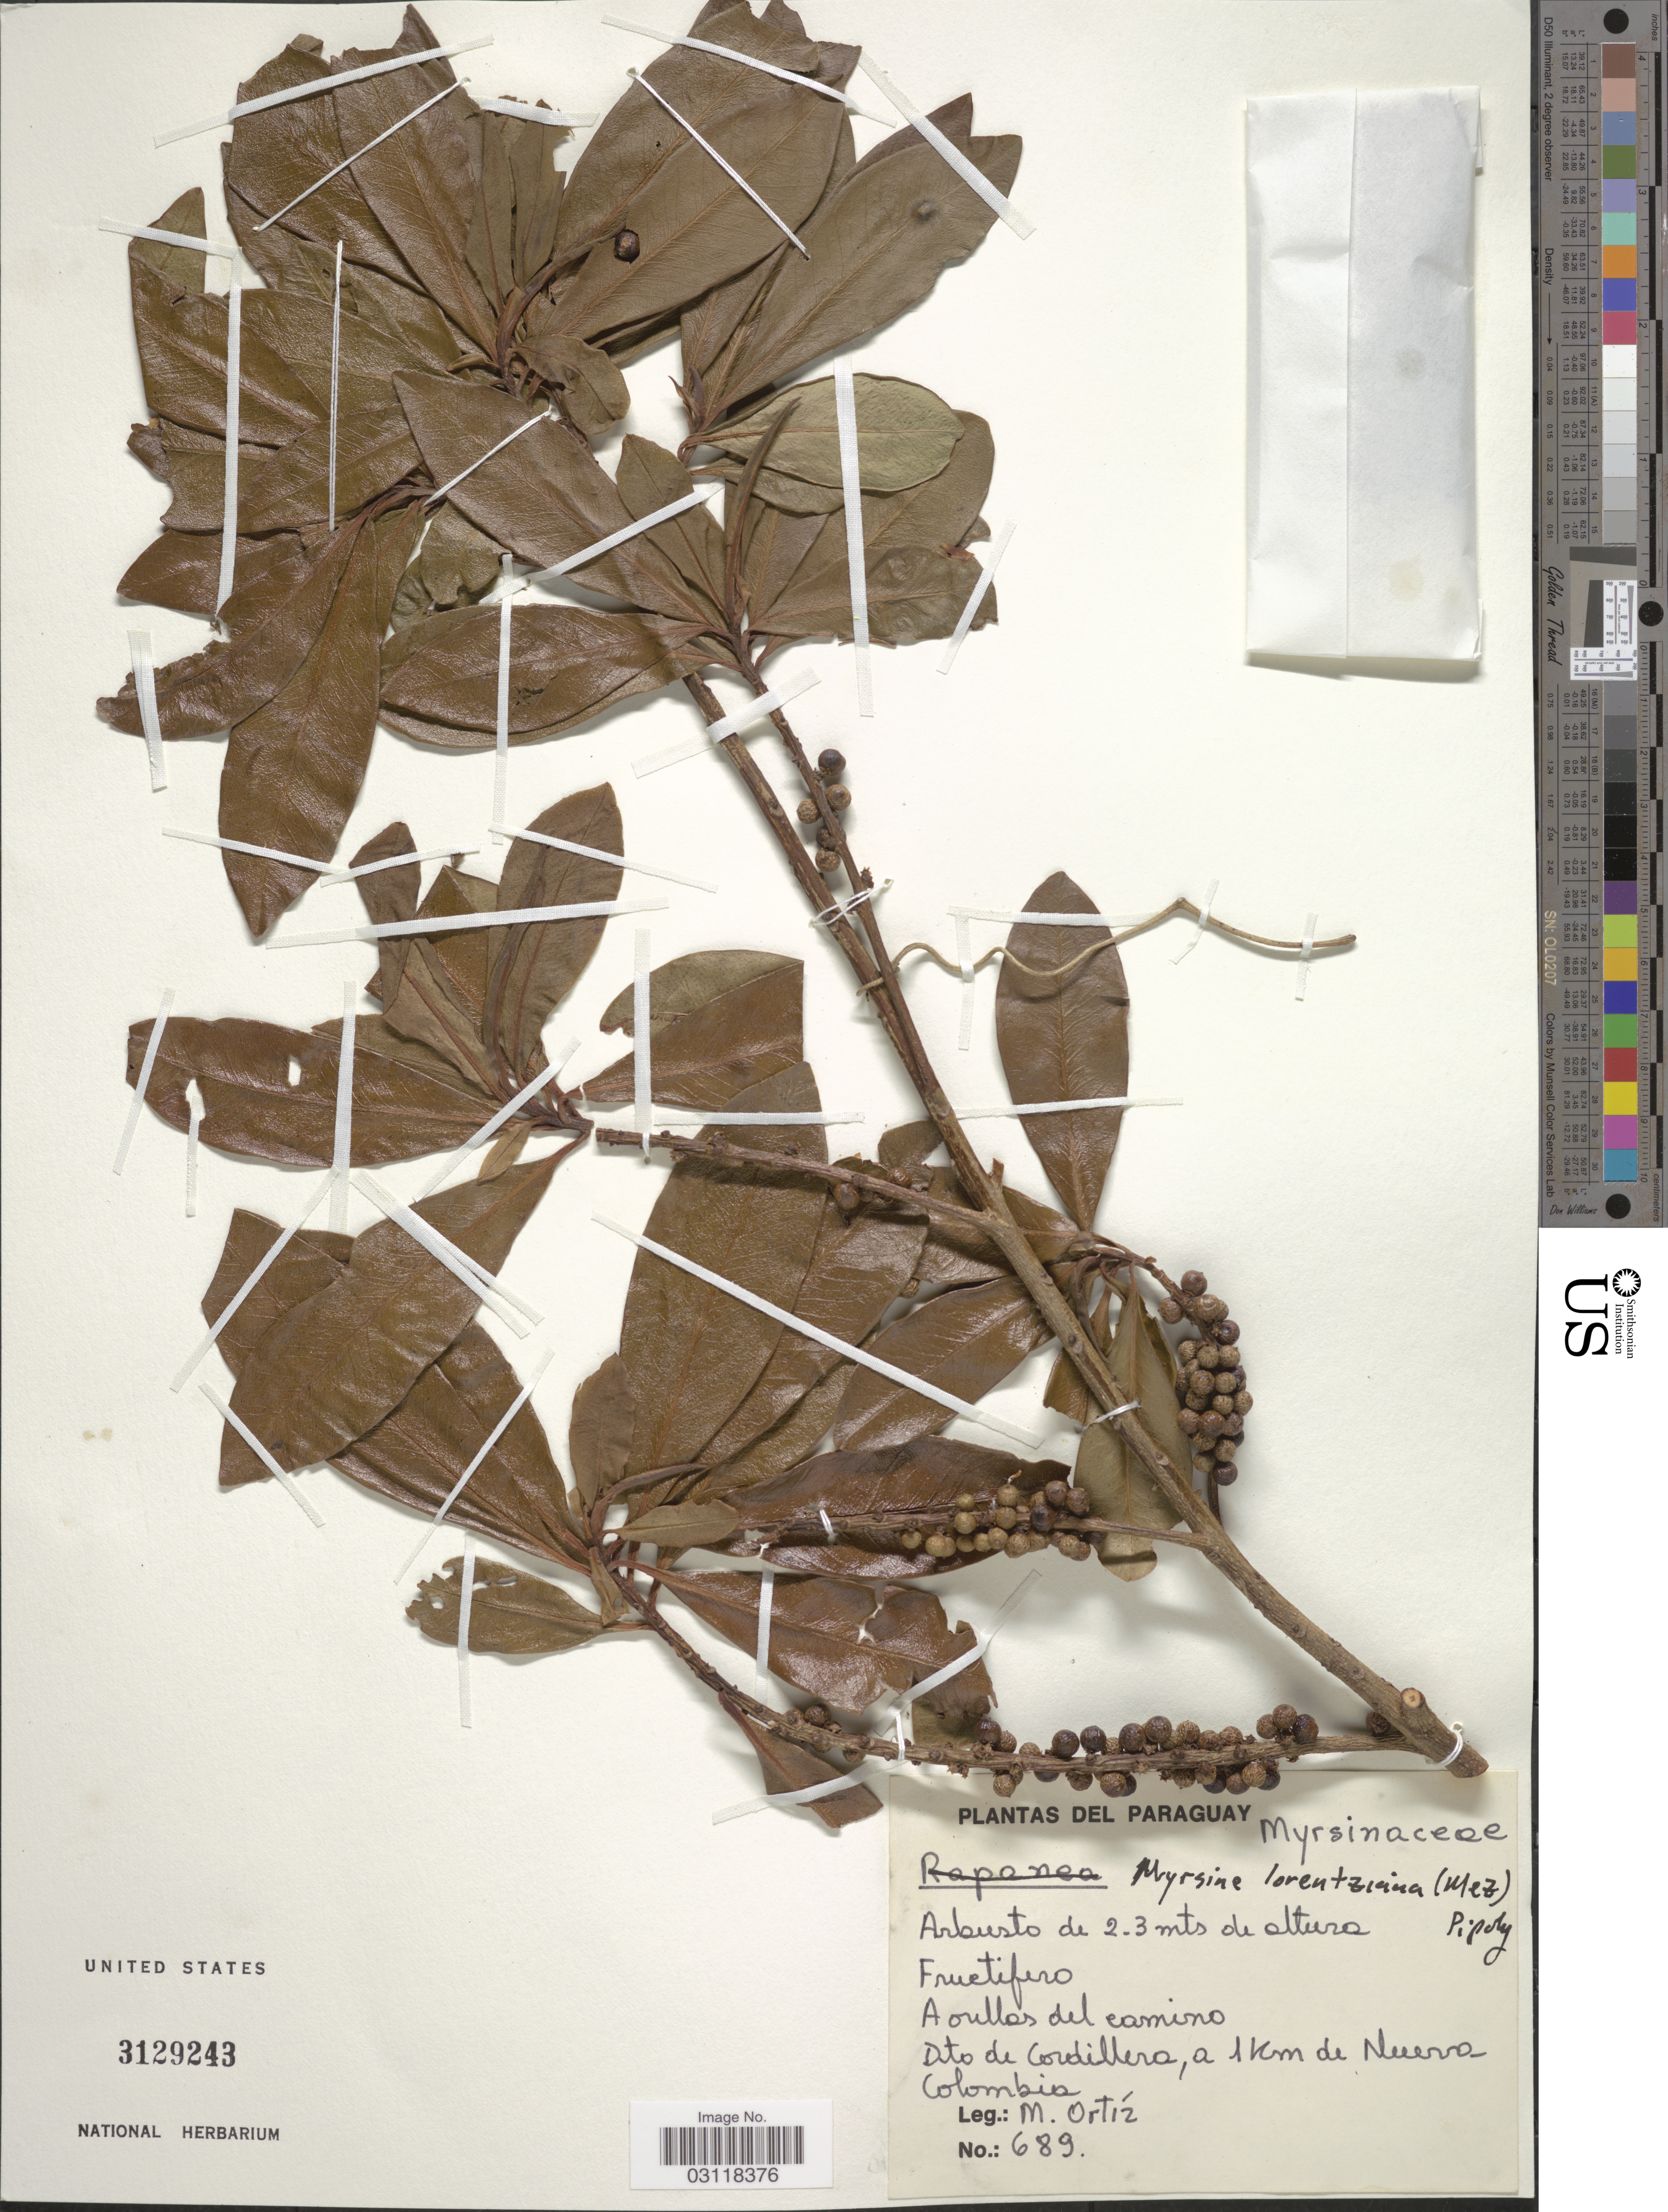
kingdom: Plantae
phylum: Tracheophyta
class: Magnoliopsida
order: Ericales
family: Primulaceae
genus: Rapanea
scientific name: Rapanea lorentziana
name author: Mez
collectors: M. Ortíz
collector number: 689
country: Paraguay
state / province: Cordillera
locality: Dto Cordillera, a 1 Km de Nueva Colombia.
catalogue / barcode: US 3129243